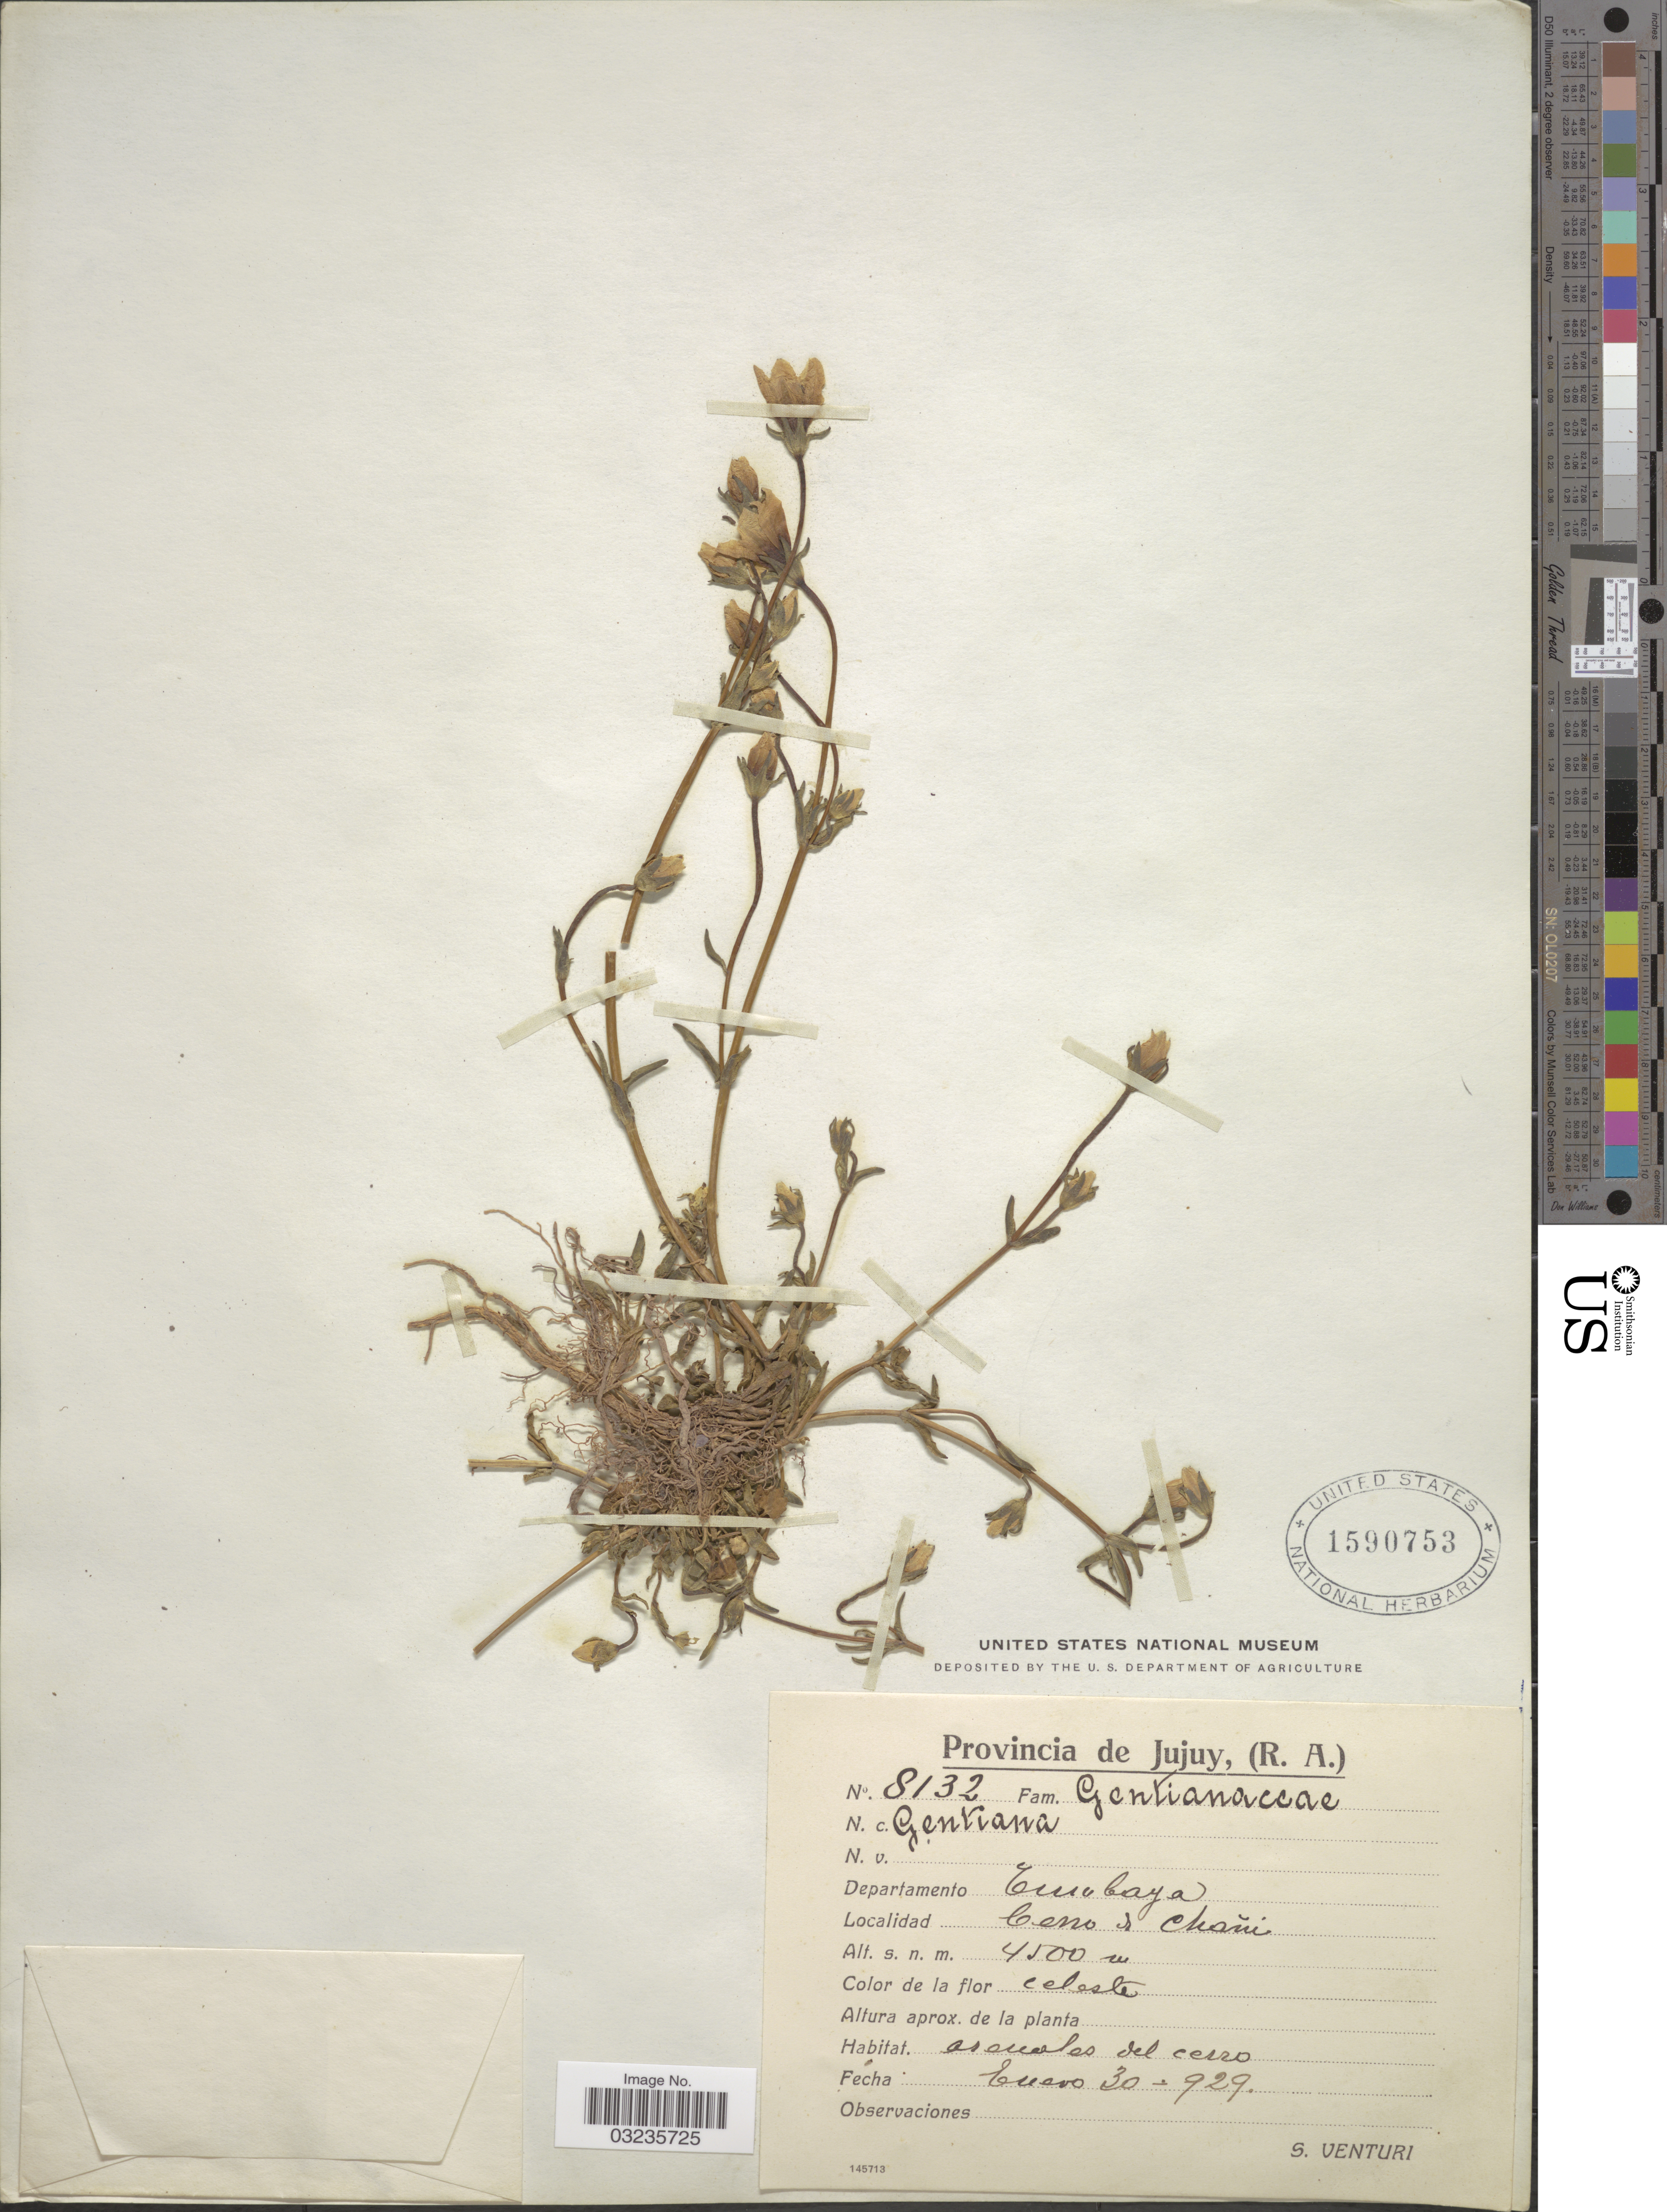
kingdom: Plantae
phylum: Tracheophyta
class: Magnoliopsida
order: Gentianales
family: Gentianaceae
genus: Gentiana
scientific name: Gentiana sp.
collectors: S. Venturi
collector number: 8132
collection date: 1929-01-30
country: Argentina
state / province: Jujuy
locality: Departamento Tumbaya. Cerro de Chañi.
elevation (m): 4500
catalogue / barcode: US 1590753